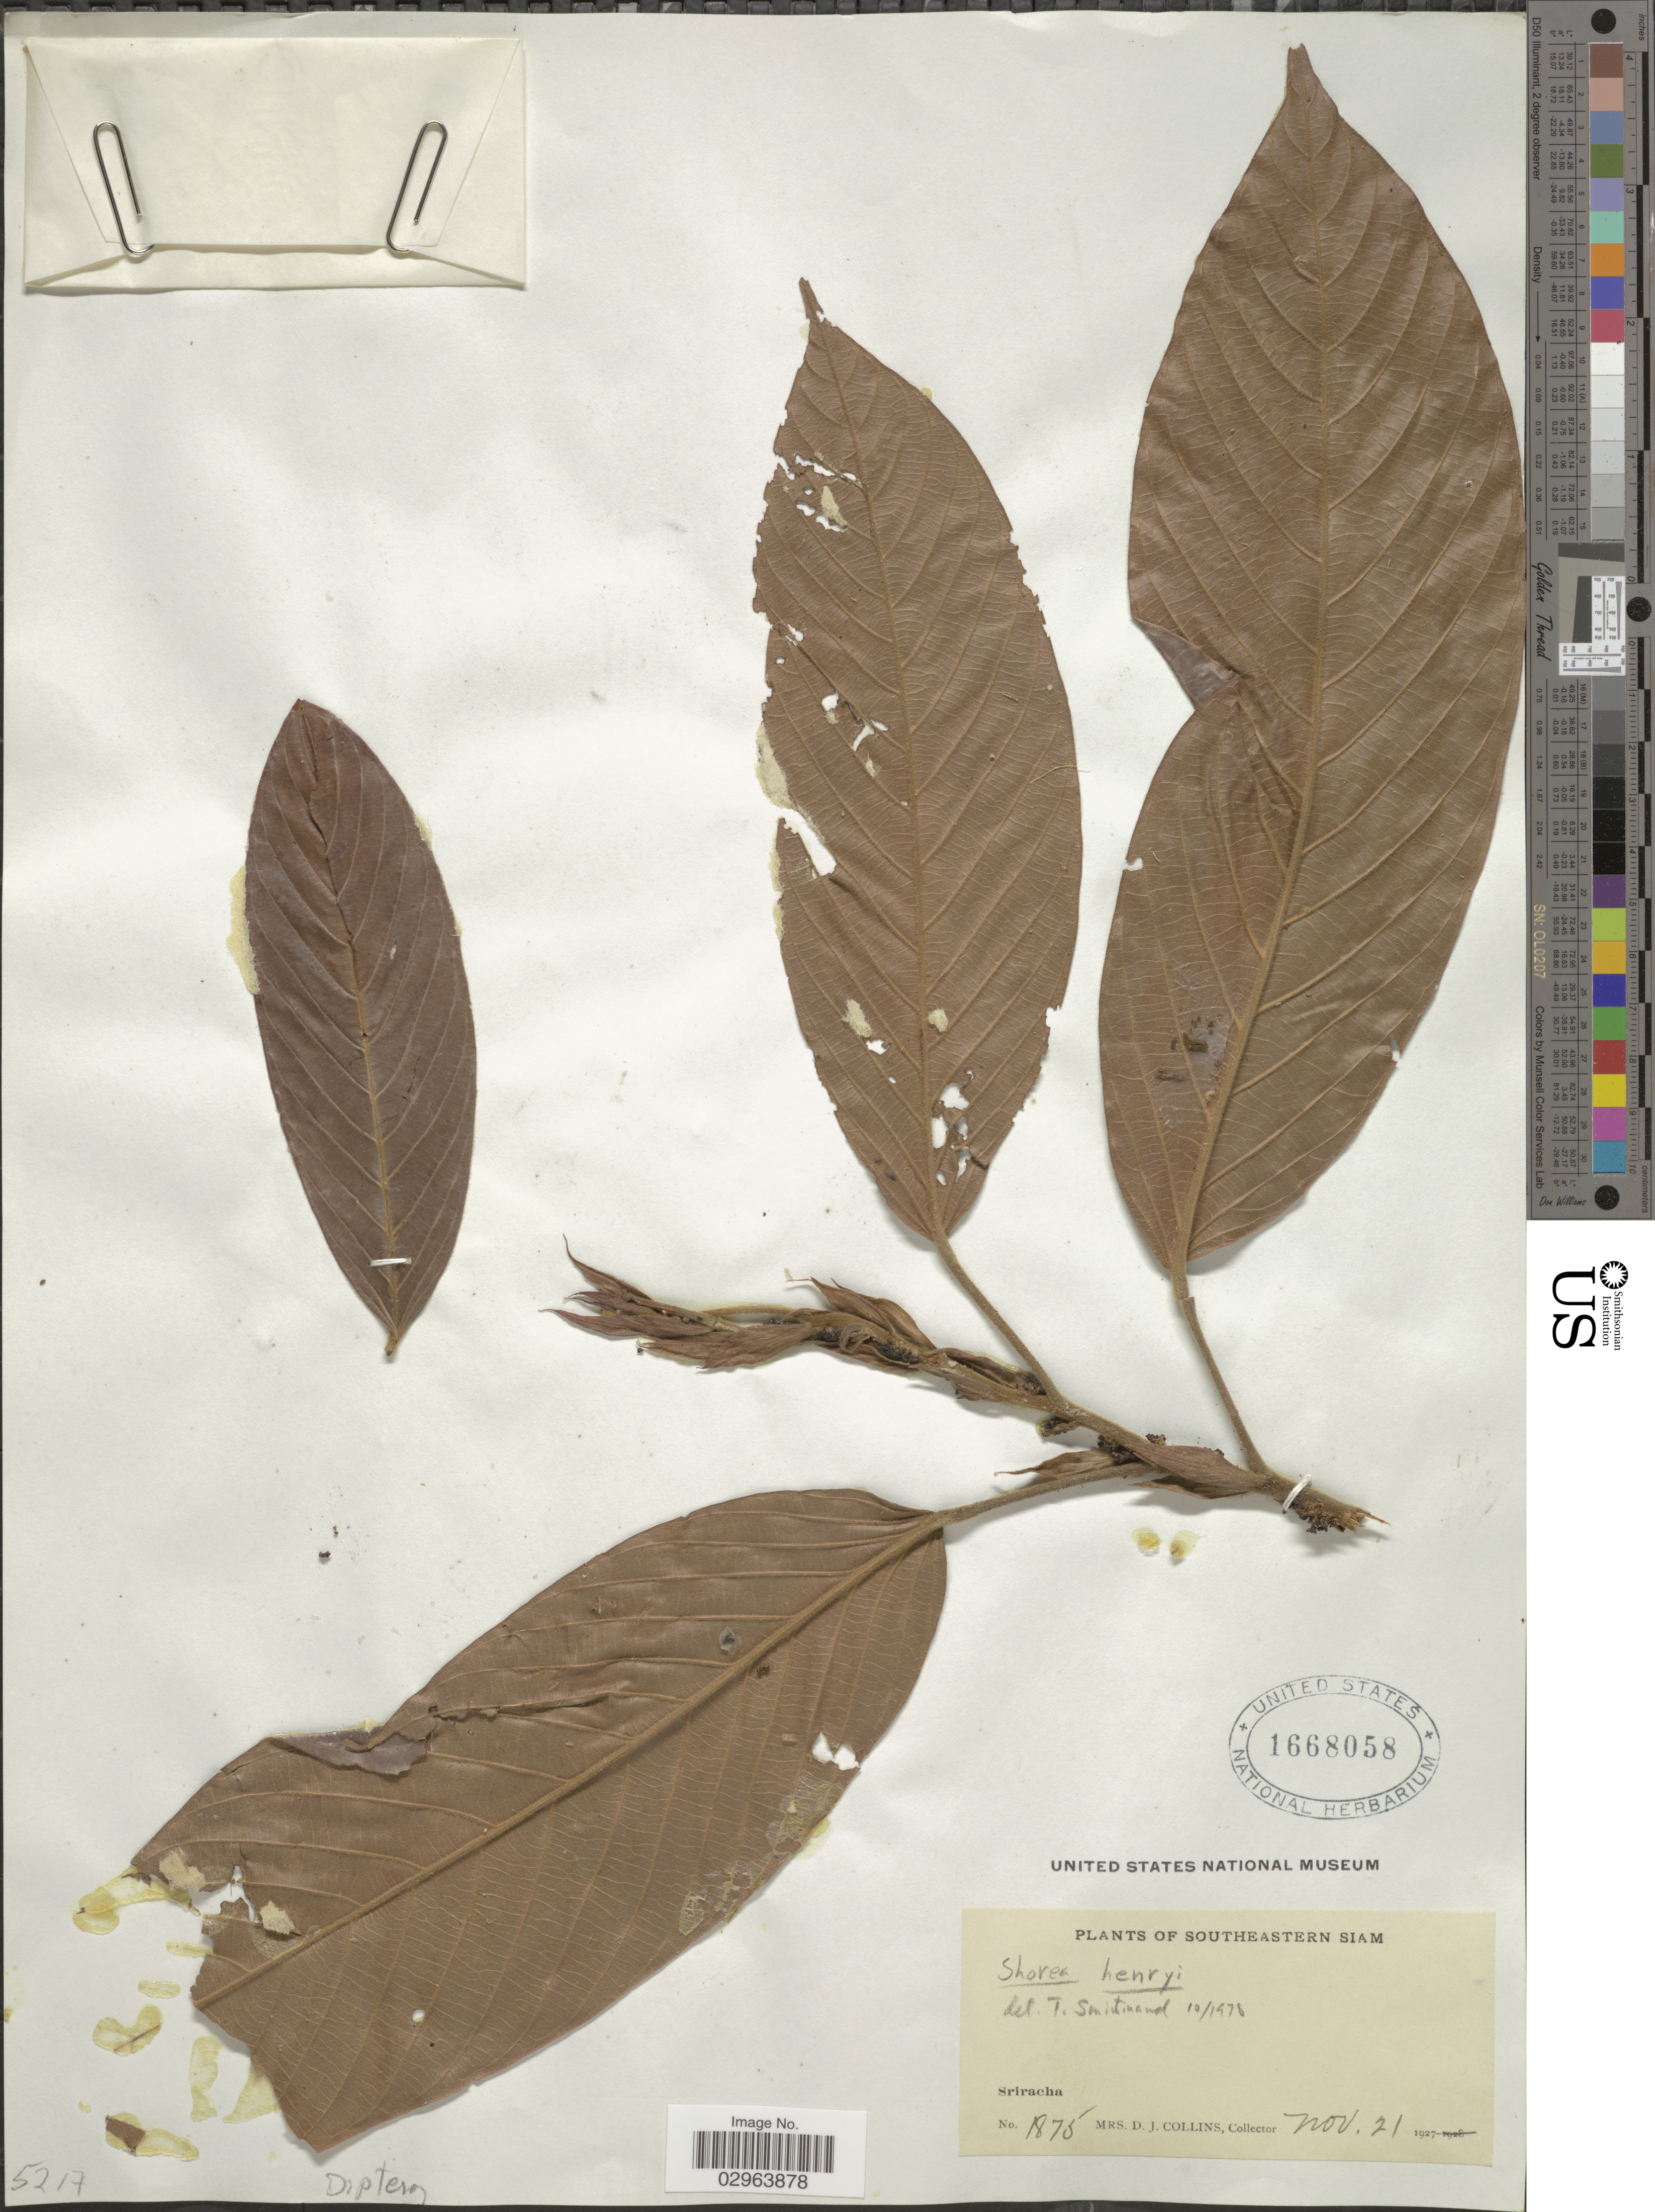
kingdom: Plantae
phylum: Tracheophyta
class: Magnoliopsida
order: Malvales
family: Dipterocarpaceae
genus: Anthoshorea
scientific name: Anthoshorea henryana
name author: (Pierre ex Laness.) P.S. Ashton & J. Heck.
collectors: Mrs. D. J. Collins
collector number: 1875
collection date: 1927-11-21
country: Thailand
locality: Southeastern Siam, Sriracha.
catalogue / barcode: US 1668058